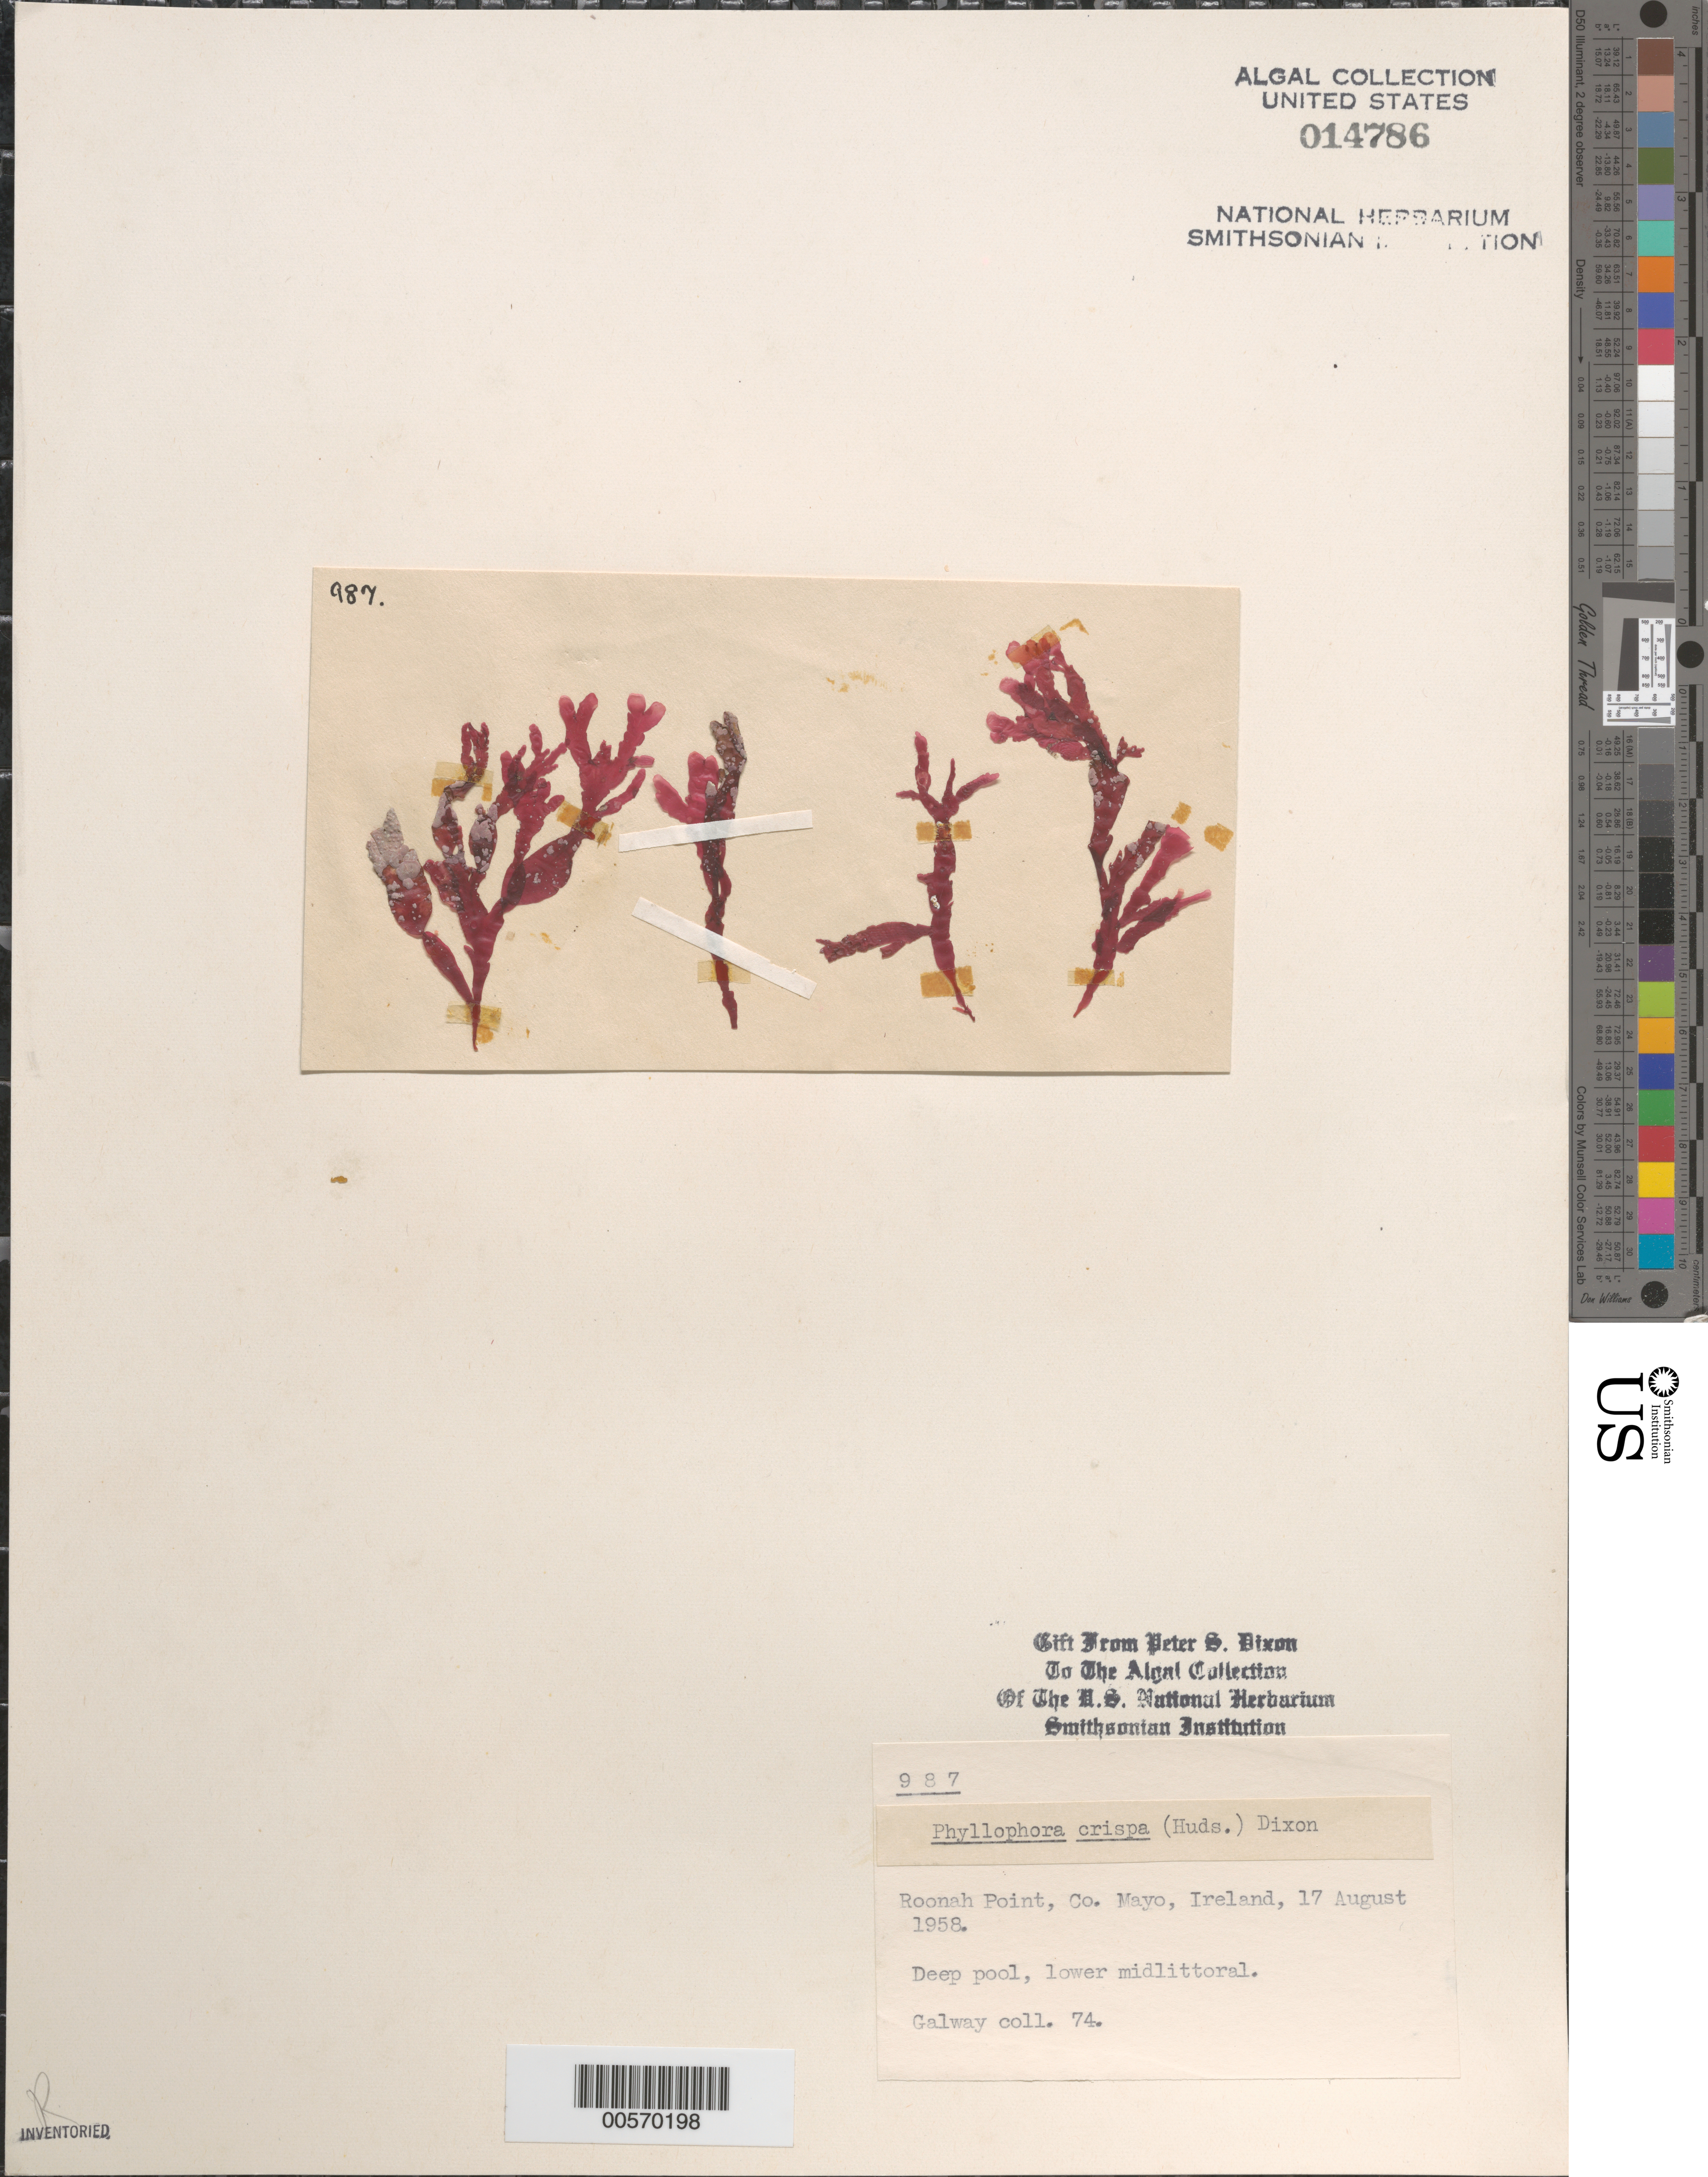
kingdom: Plantae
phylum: Rhodophyta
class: Florideophyceae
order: Gigartinales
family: Phyllophoraceae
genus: Phyllophora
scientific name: Phyllophora crispa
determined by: Dixon, P. S.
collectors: P. S. Dixon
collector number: PSD 987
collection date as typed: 17 Aug 1958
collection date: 1958-08-17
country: Ireland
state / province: Connaught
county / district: Mayo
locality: Roonah Point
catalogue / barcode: US 14786